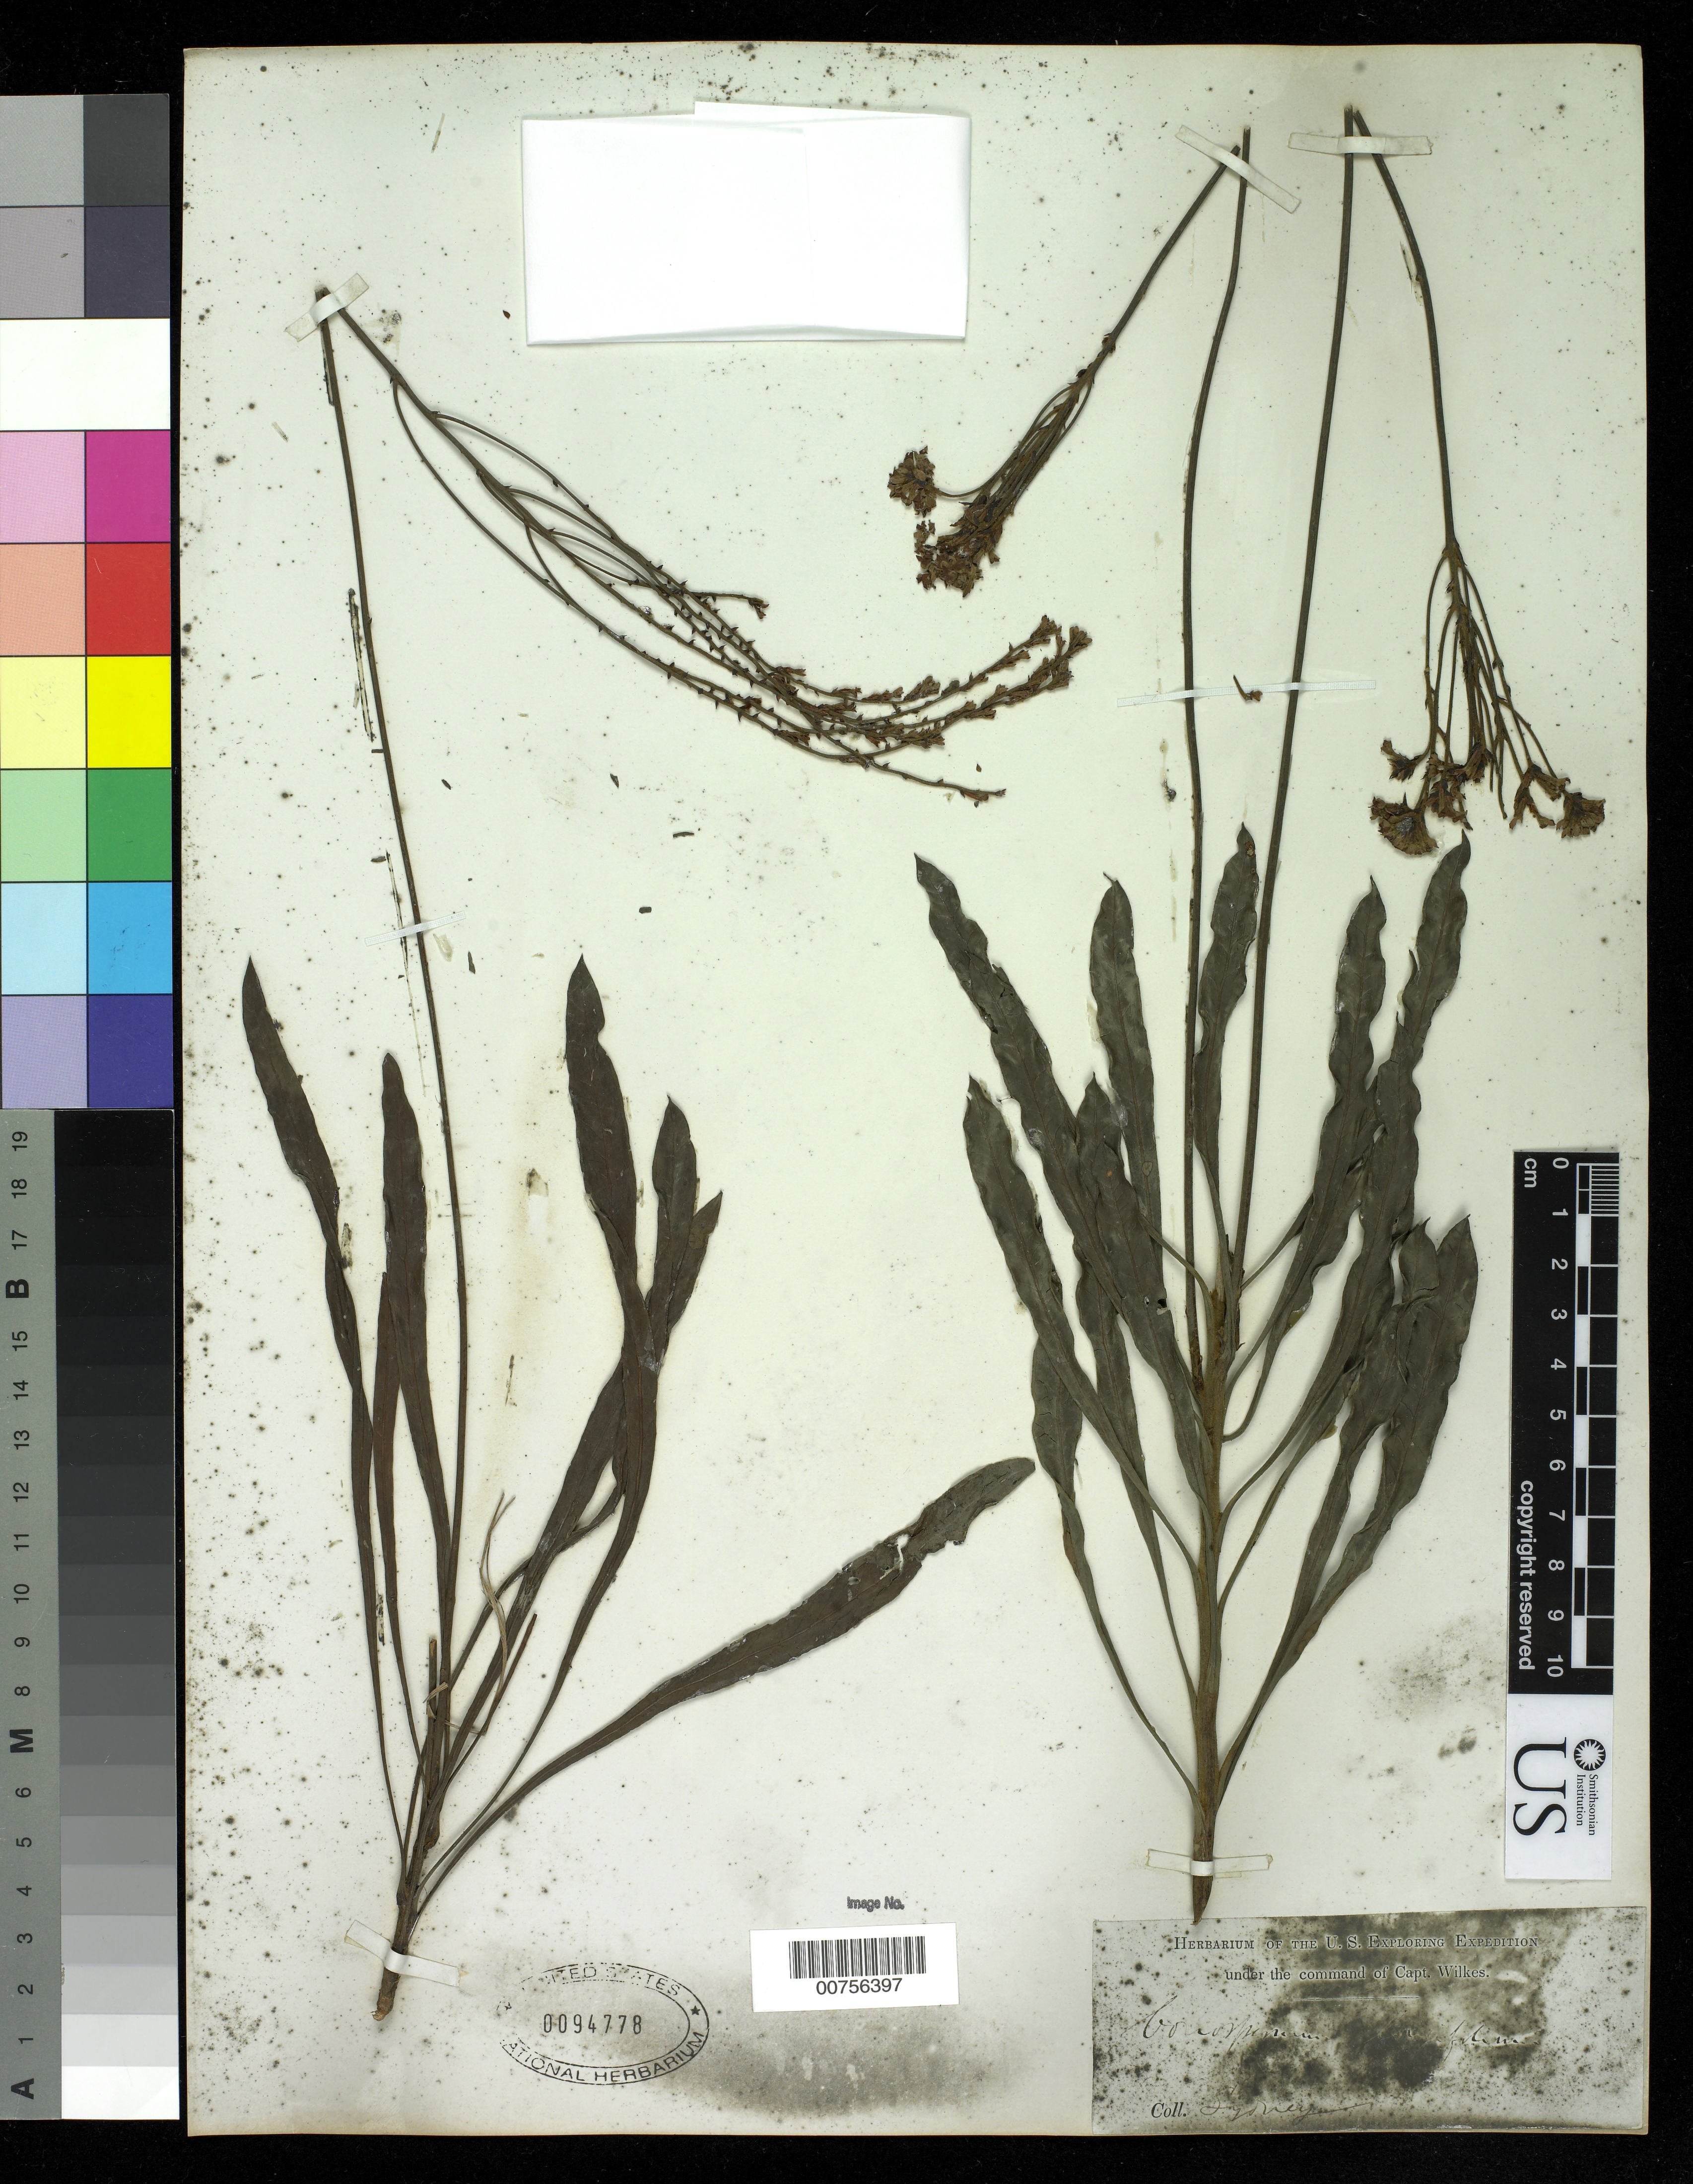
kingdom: Plantae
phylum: Tracheophyta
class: Magnoliopsida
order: Proteales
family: Proteaceae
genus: Conospermum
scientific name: Conospermum longifolium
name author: Sm.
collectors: Wilkes Explor. Exped.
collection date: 1838/1842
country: Australia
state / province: New South Wales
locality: Sydney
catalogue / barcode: US 94778